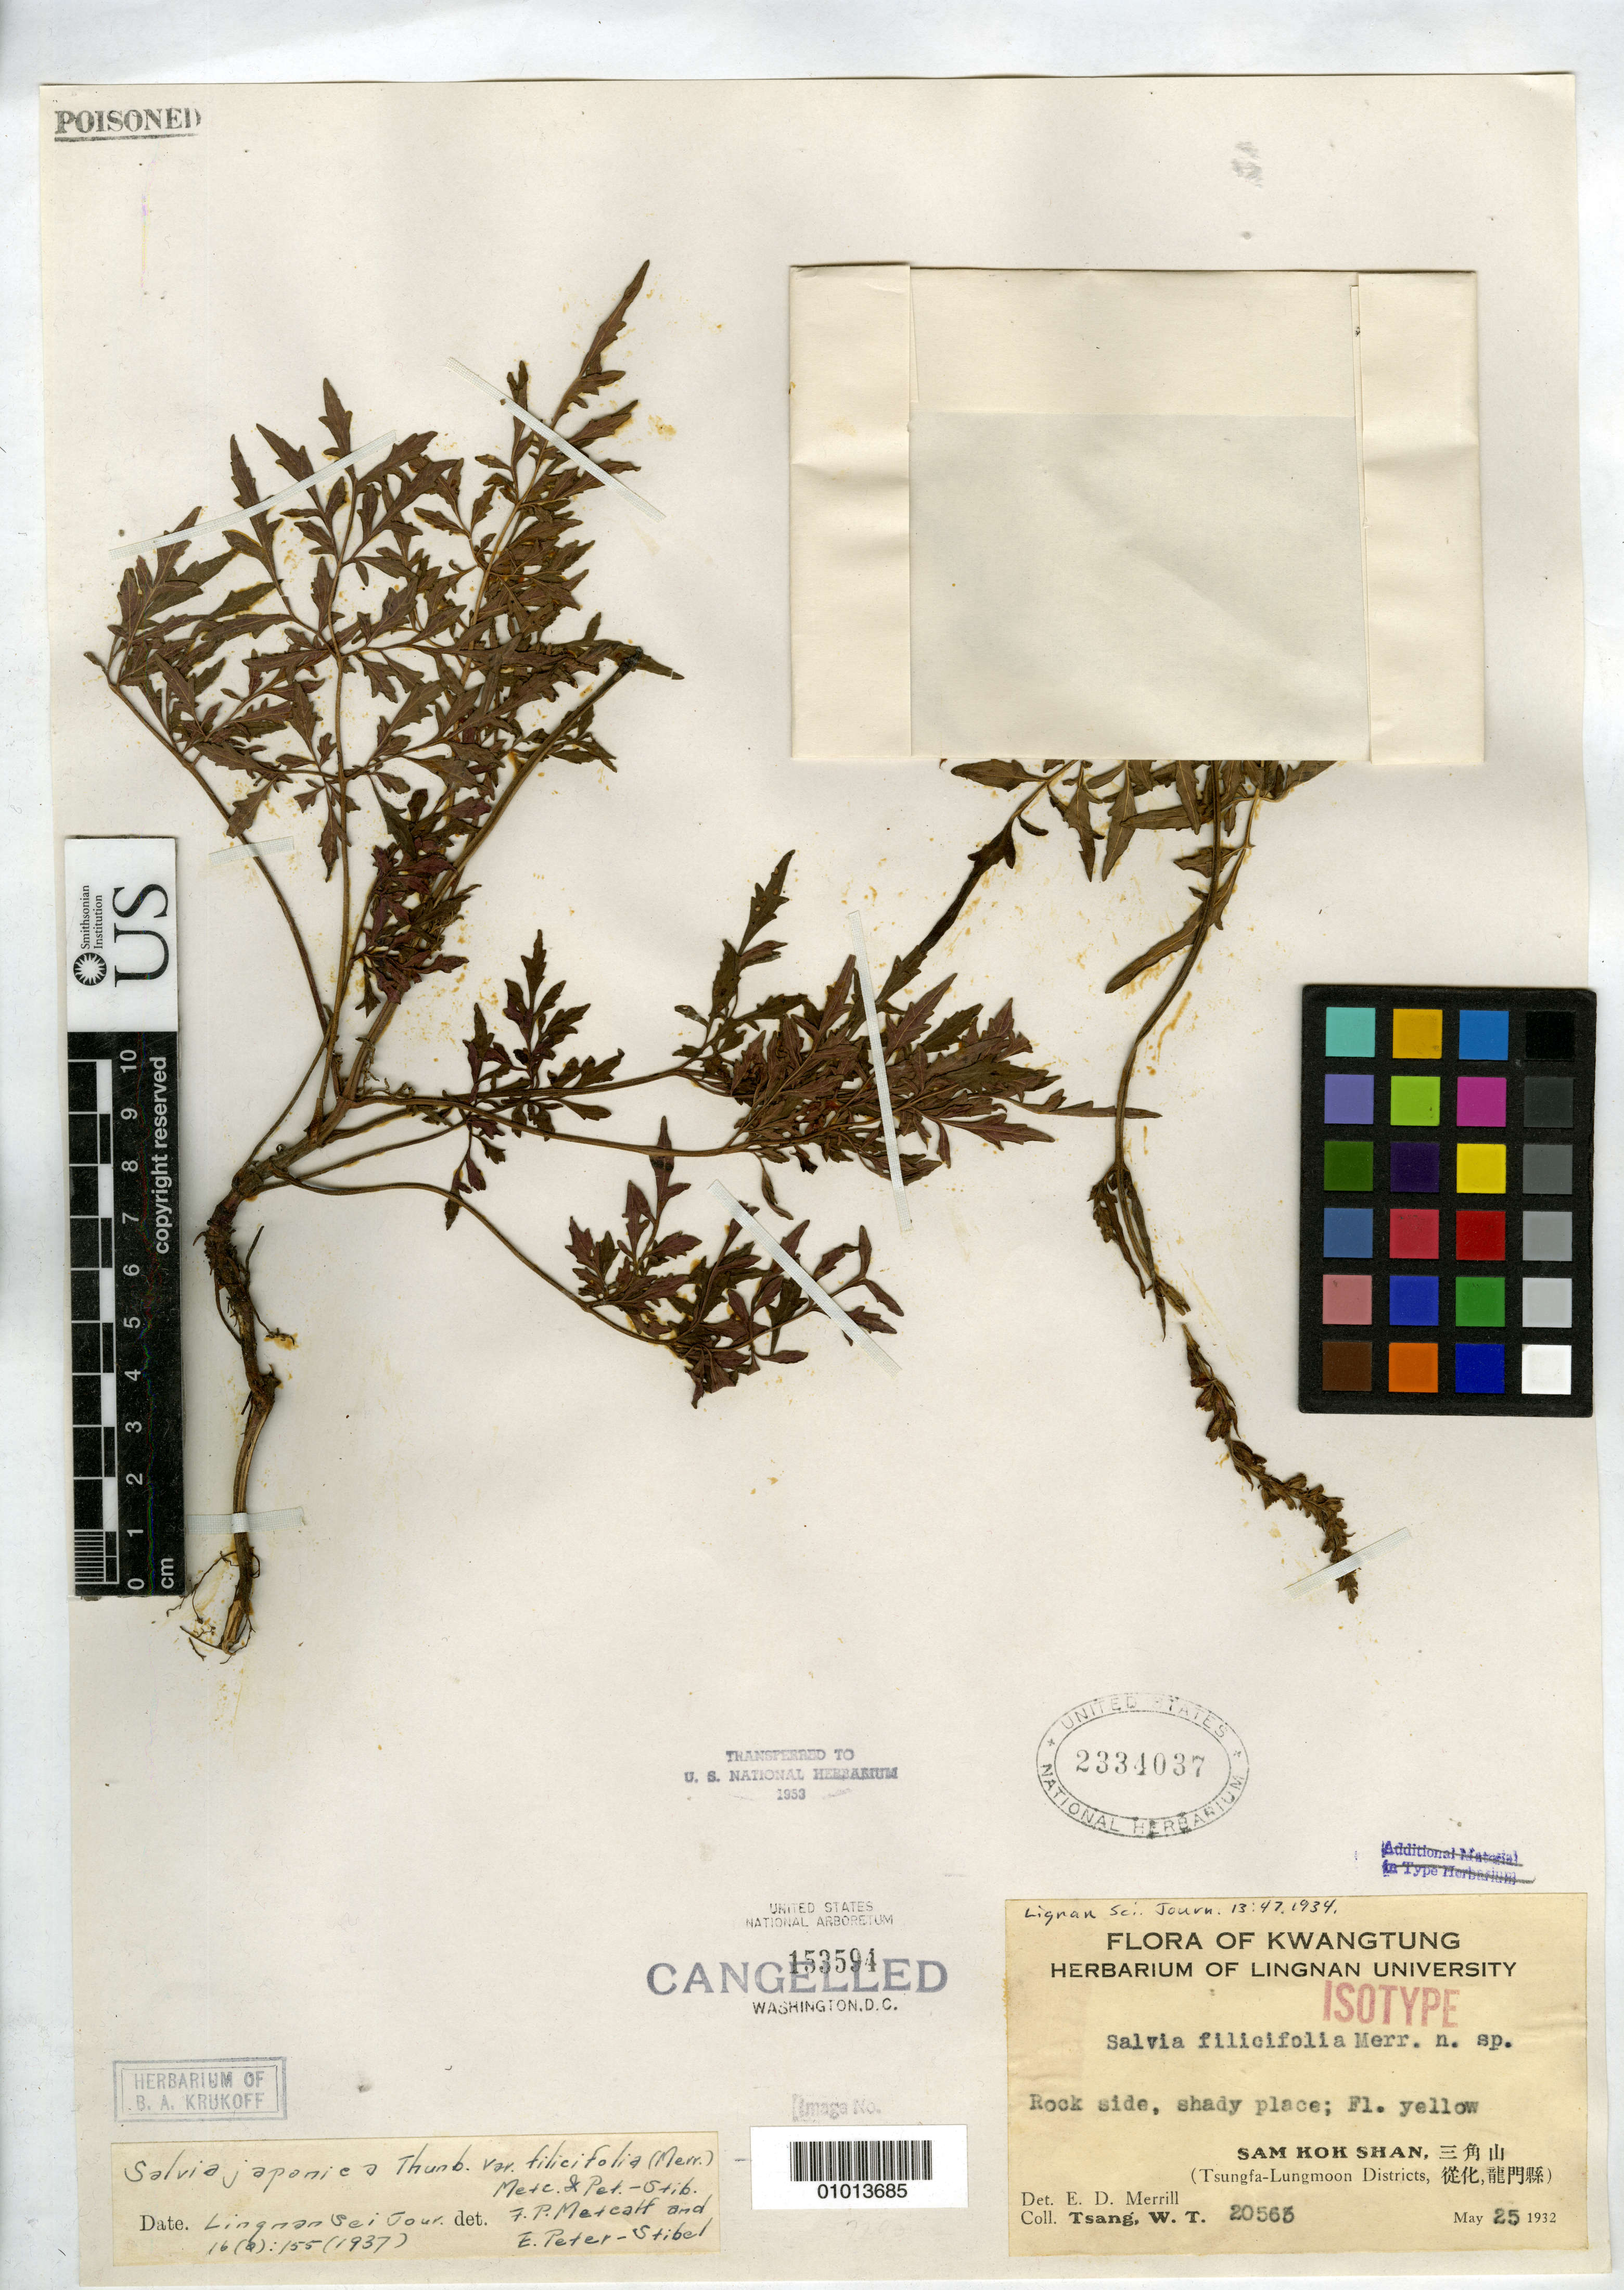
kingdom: Plantae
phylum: Tracheophyta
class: Magnoliopsida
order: Lamiales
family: Lamiaceae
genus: Salvia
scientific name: Salvia filicifolia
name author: Merr.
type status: Isotype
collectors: W. T. Tsang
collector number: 20566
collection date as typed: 25 May 1932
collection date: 1932-05-25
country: China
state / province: Guangdong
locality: Sam Kok Shan. Tsungfa-Lungmoon Dist.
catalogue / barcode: US 2334037